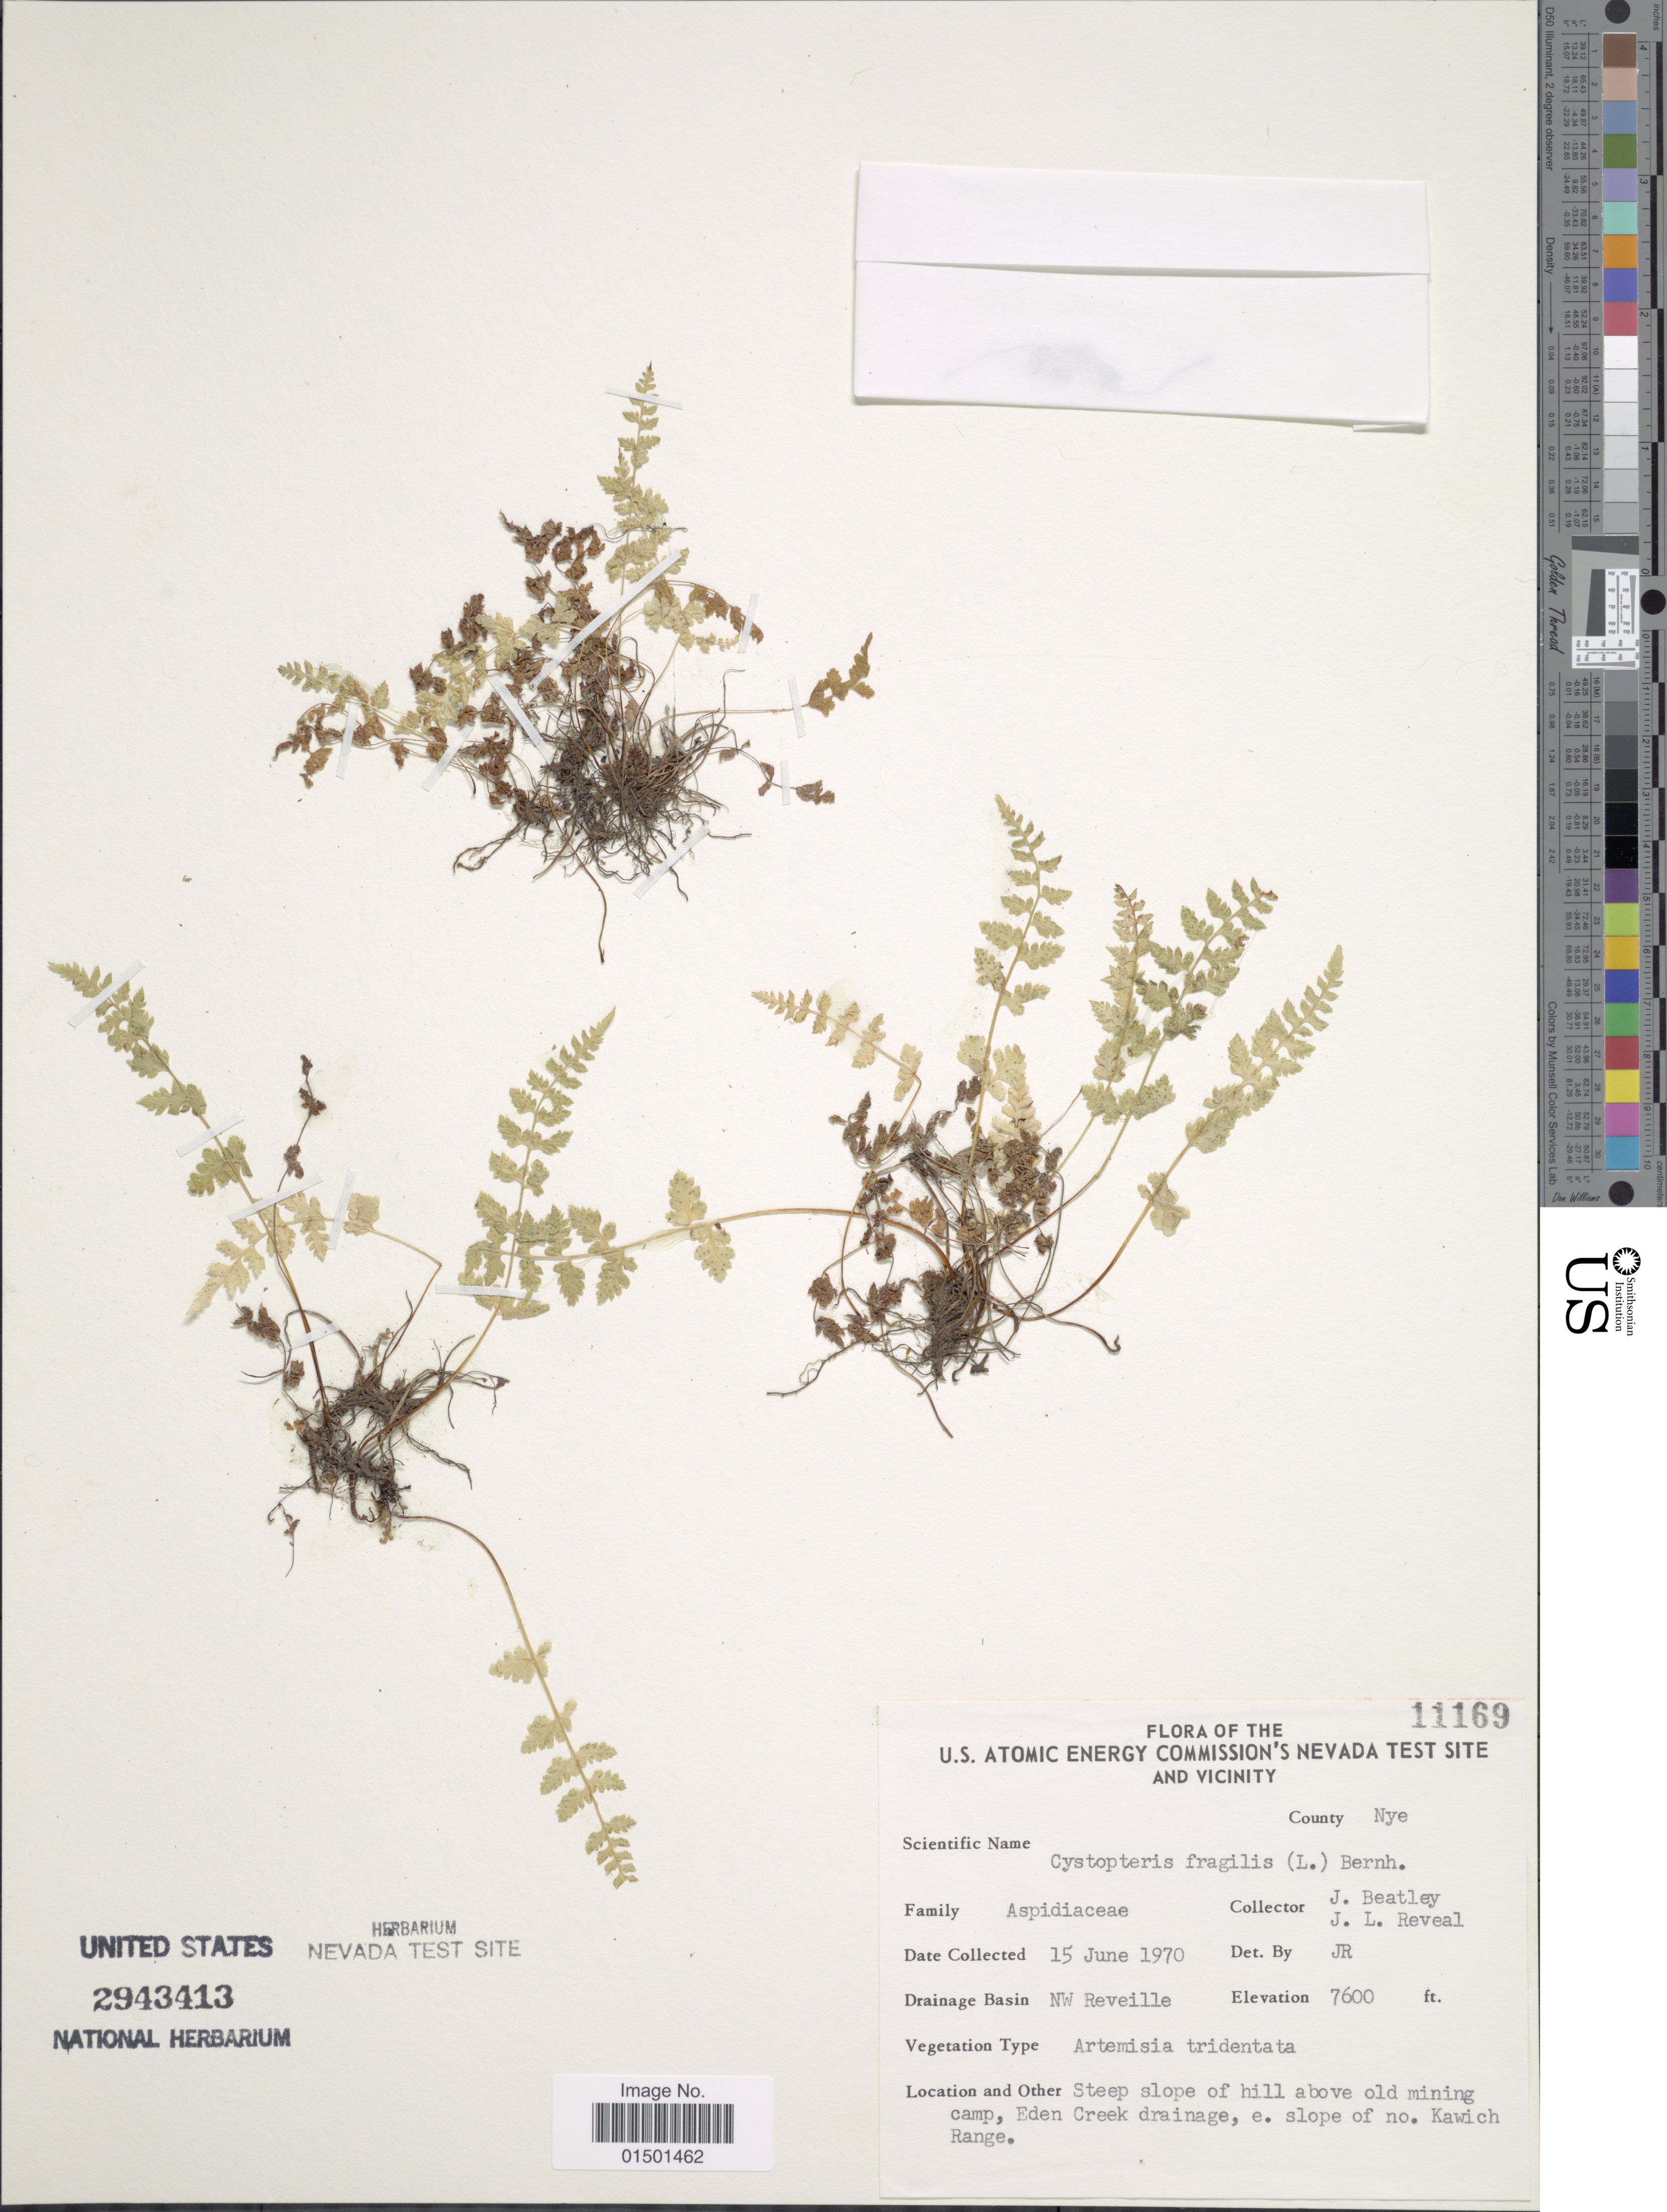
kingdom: Plantae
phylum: Tracheophyta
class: Polypodiopsida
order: Polypodiales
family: Cystopteridaceae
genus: Cystopteris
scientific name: Cystopteris fragilis var. fragilis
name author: (L.) Bernh.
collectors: J. C. Beatley & J. L. Reveal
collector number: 11169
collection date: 1970-06-15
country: United States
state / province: Nevada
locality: U.S. Atomic Energy Commission's Nevada Test Site and Vicinity. County Nye. Steep slope of hill above old mining camp, Eden Creek drainage, e. slope of no. Kawich Range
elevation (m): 2316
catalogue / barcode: US 2943413